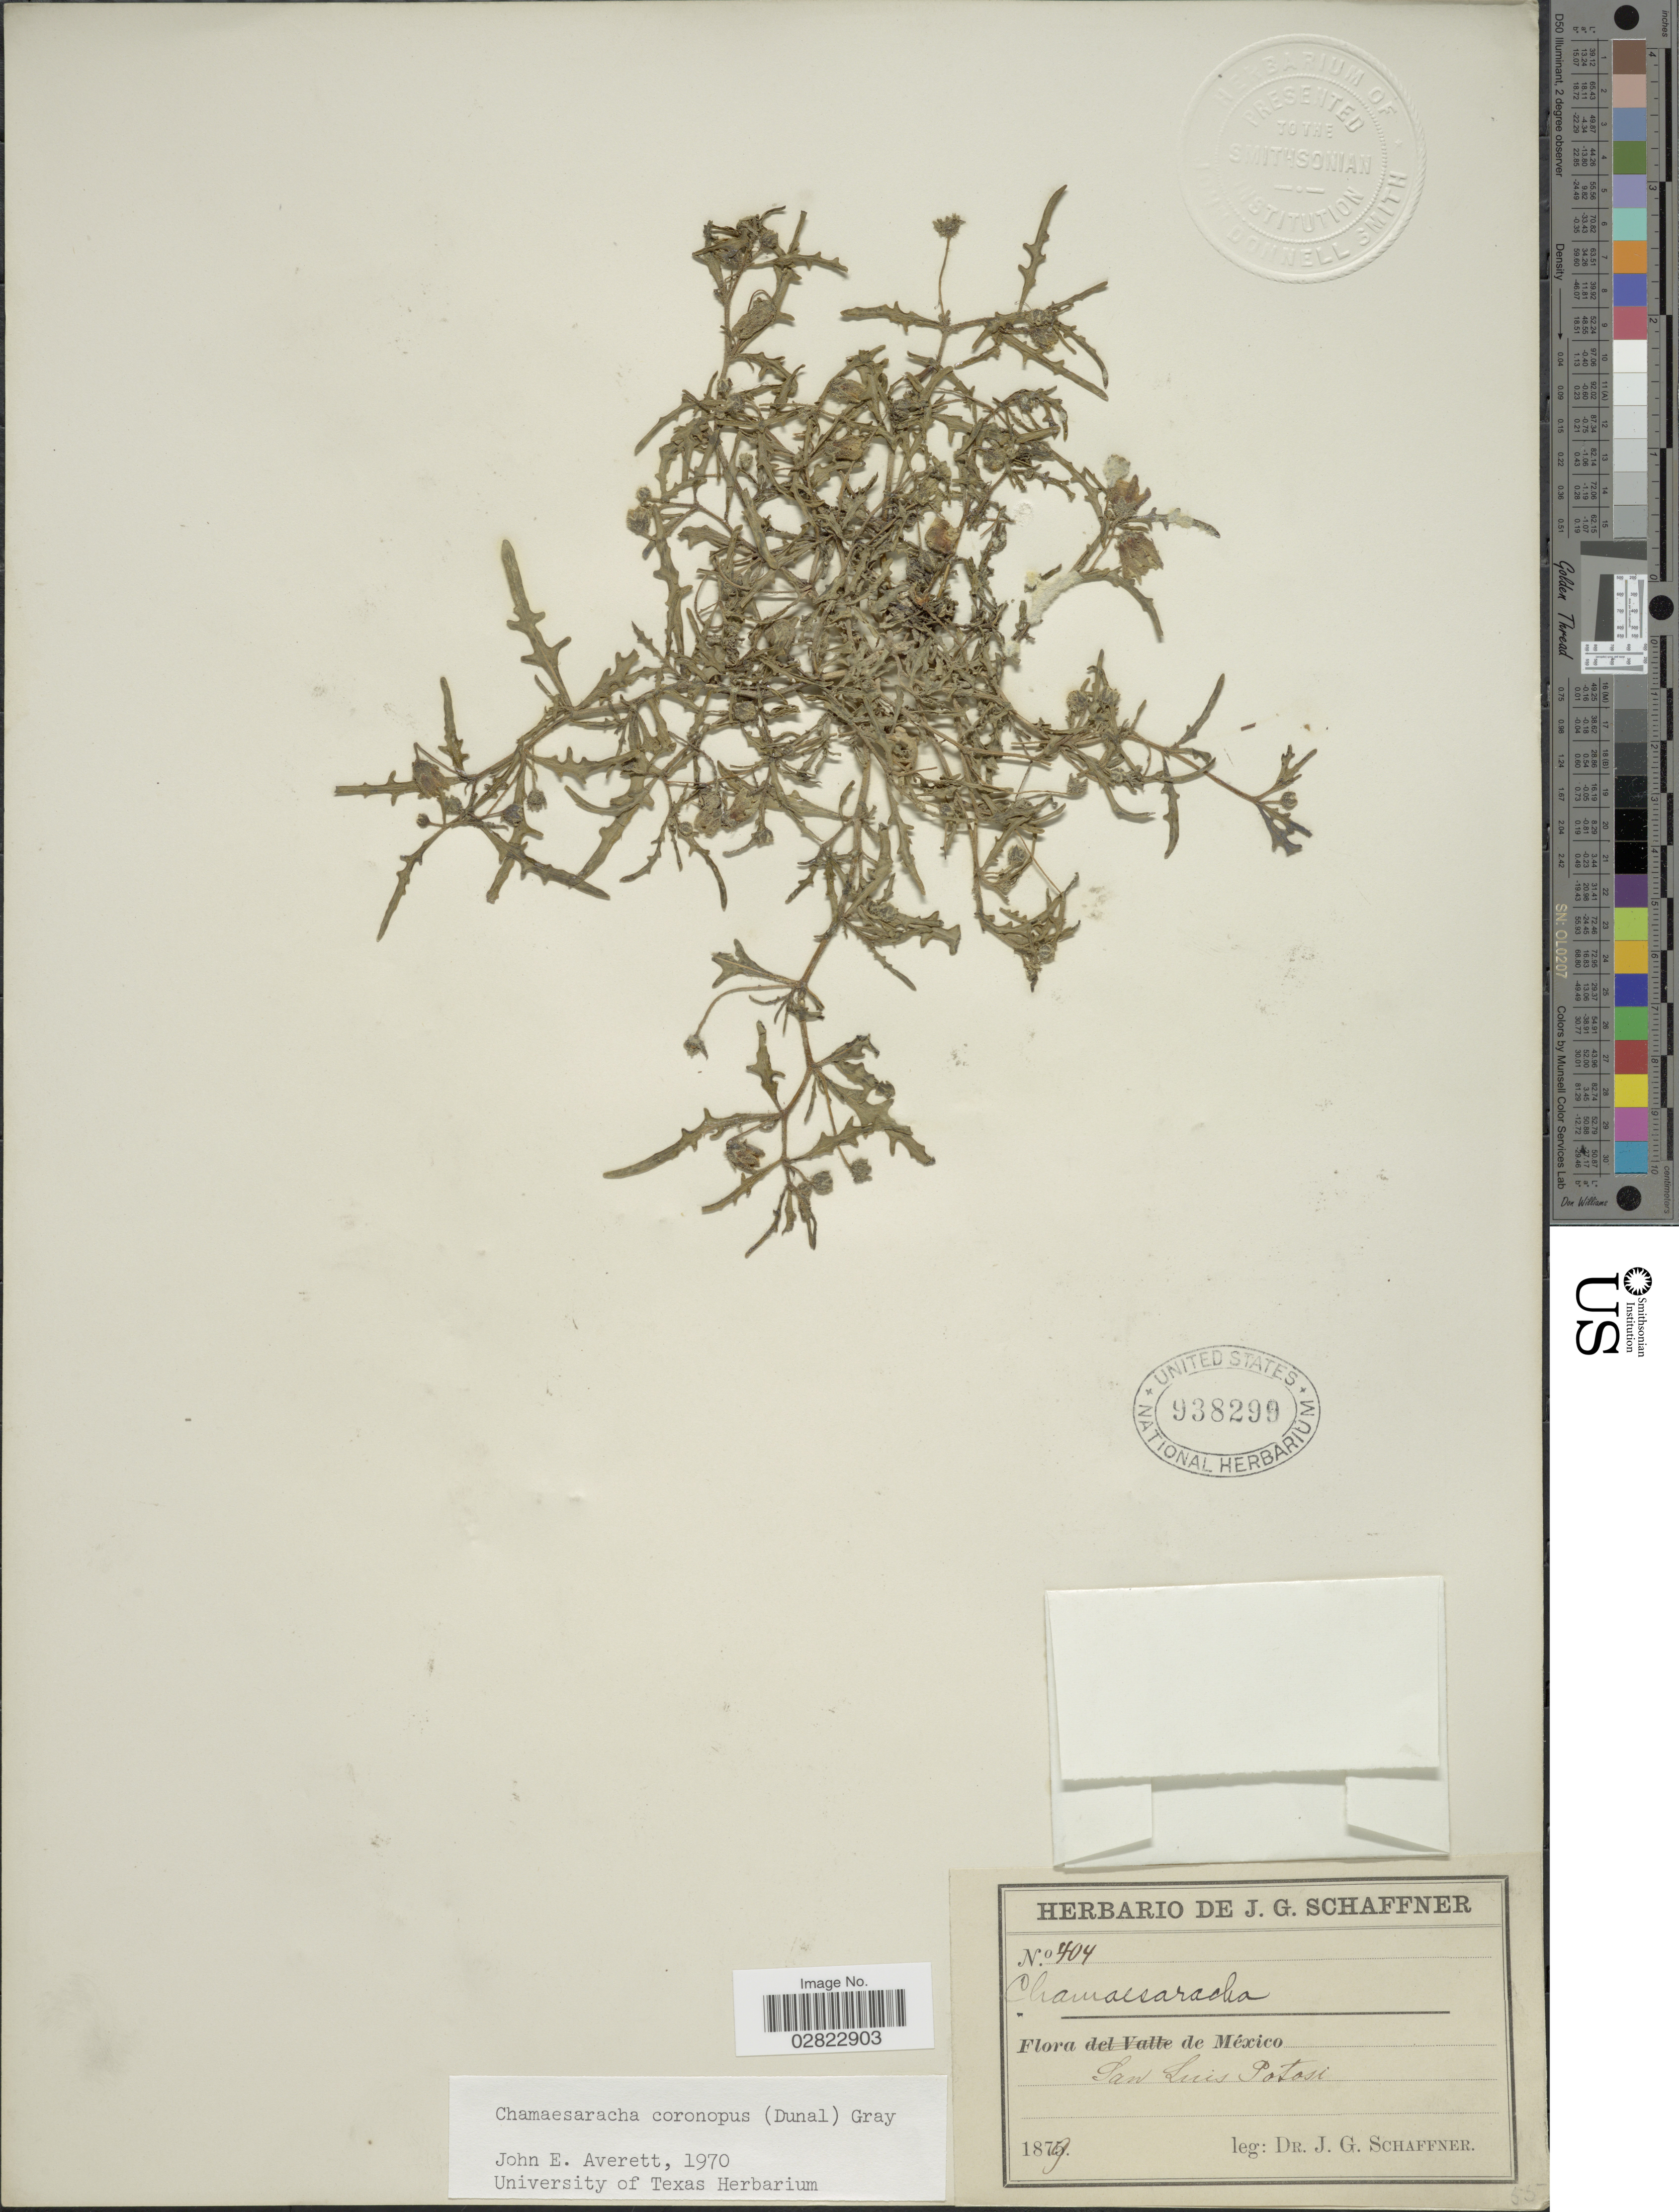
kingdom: Plantae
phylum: Tracheophyta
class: Magnoliopsida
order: Solanales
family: Solanaceae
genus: Chamaesaracha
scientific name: Chamaesaracha coronopus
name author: (Dunal) A. Gray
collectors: J. G. Schaffner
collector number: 404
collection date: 1879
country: Mexico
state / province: San Luis Potosí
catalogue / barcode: US 938299